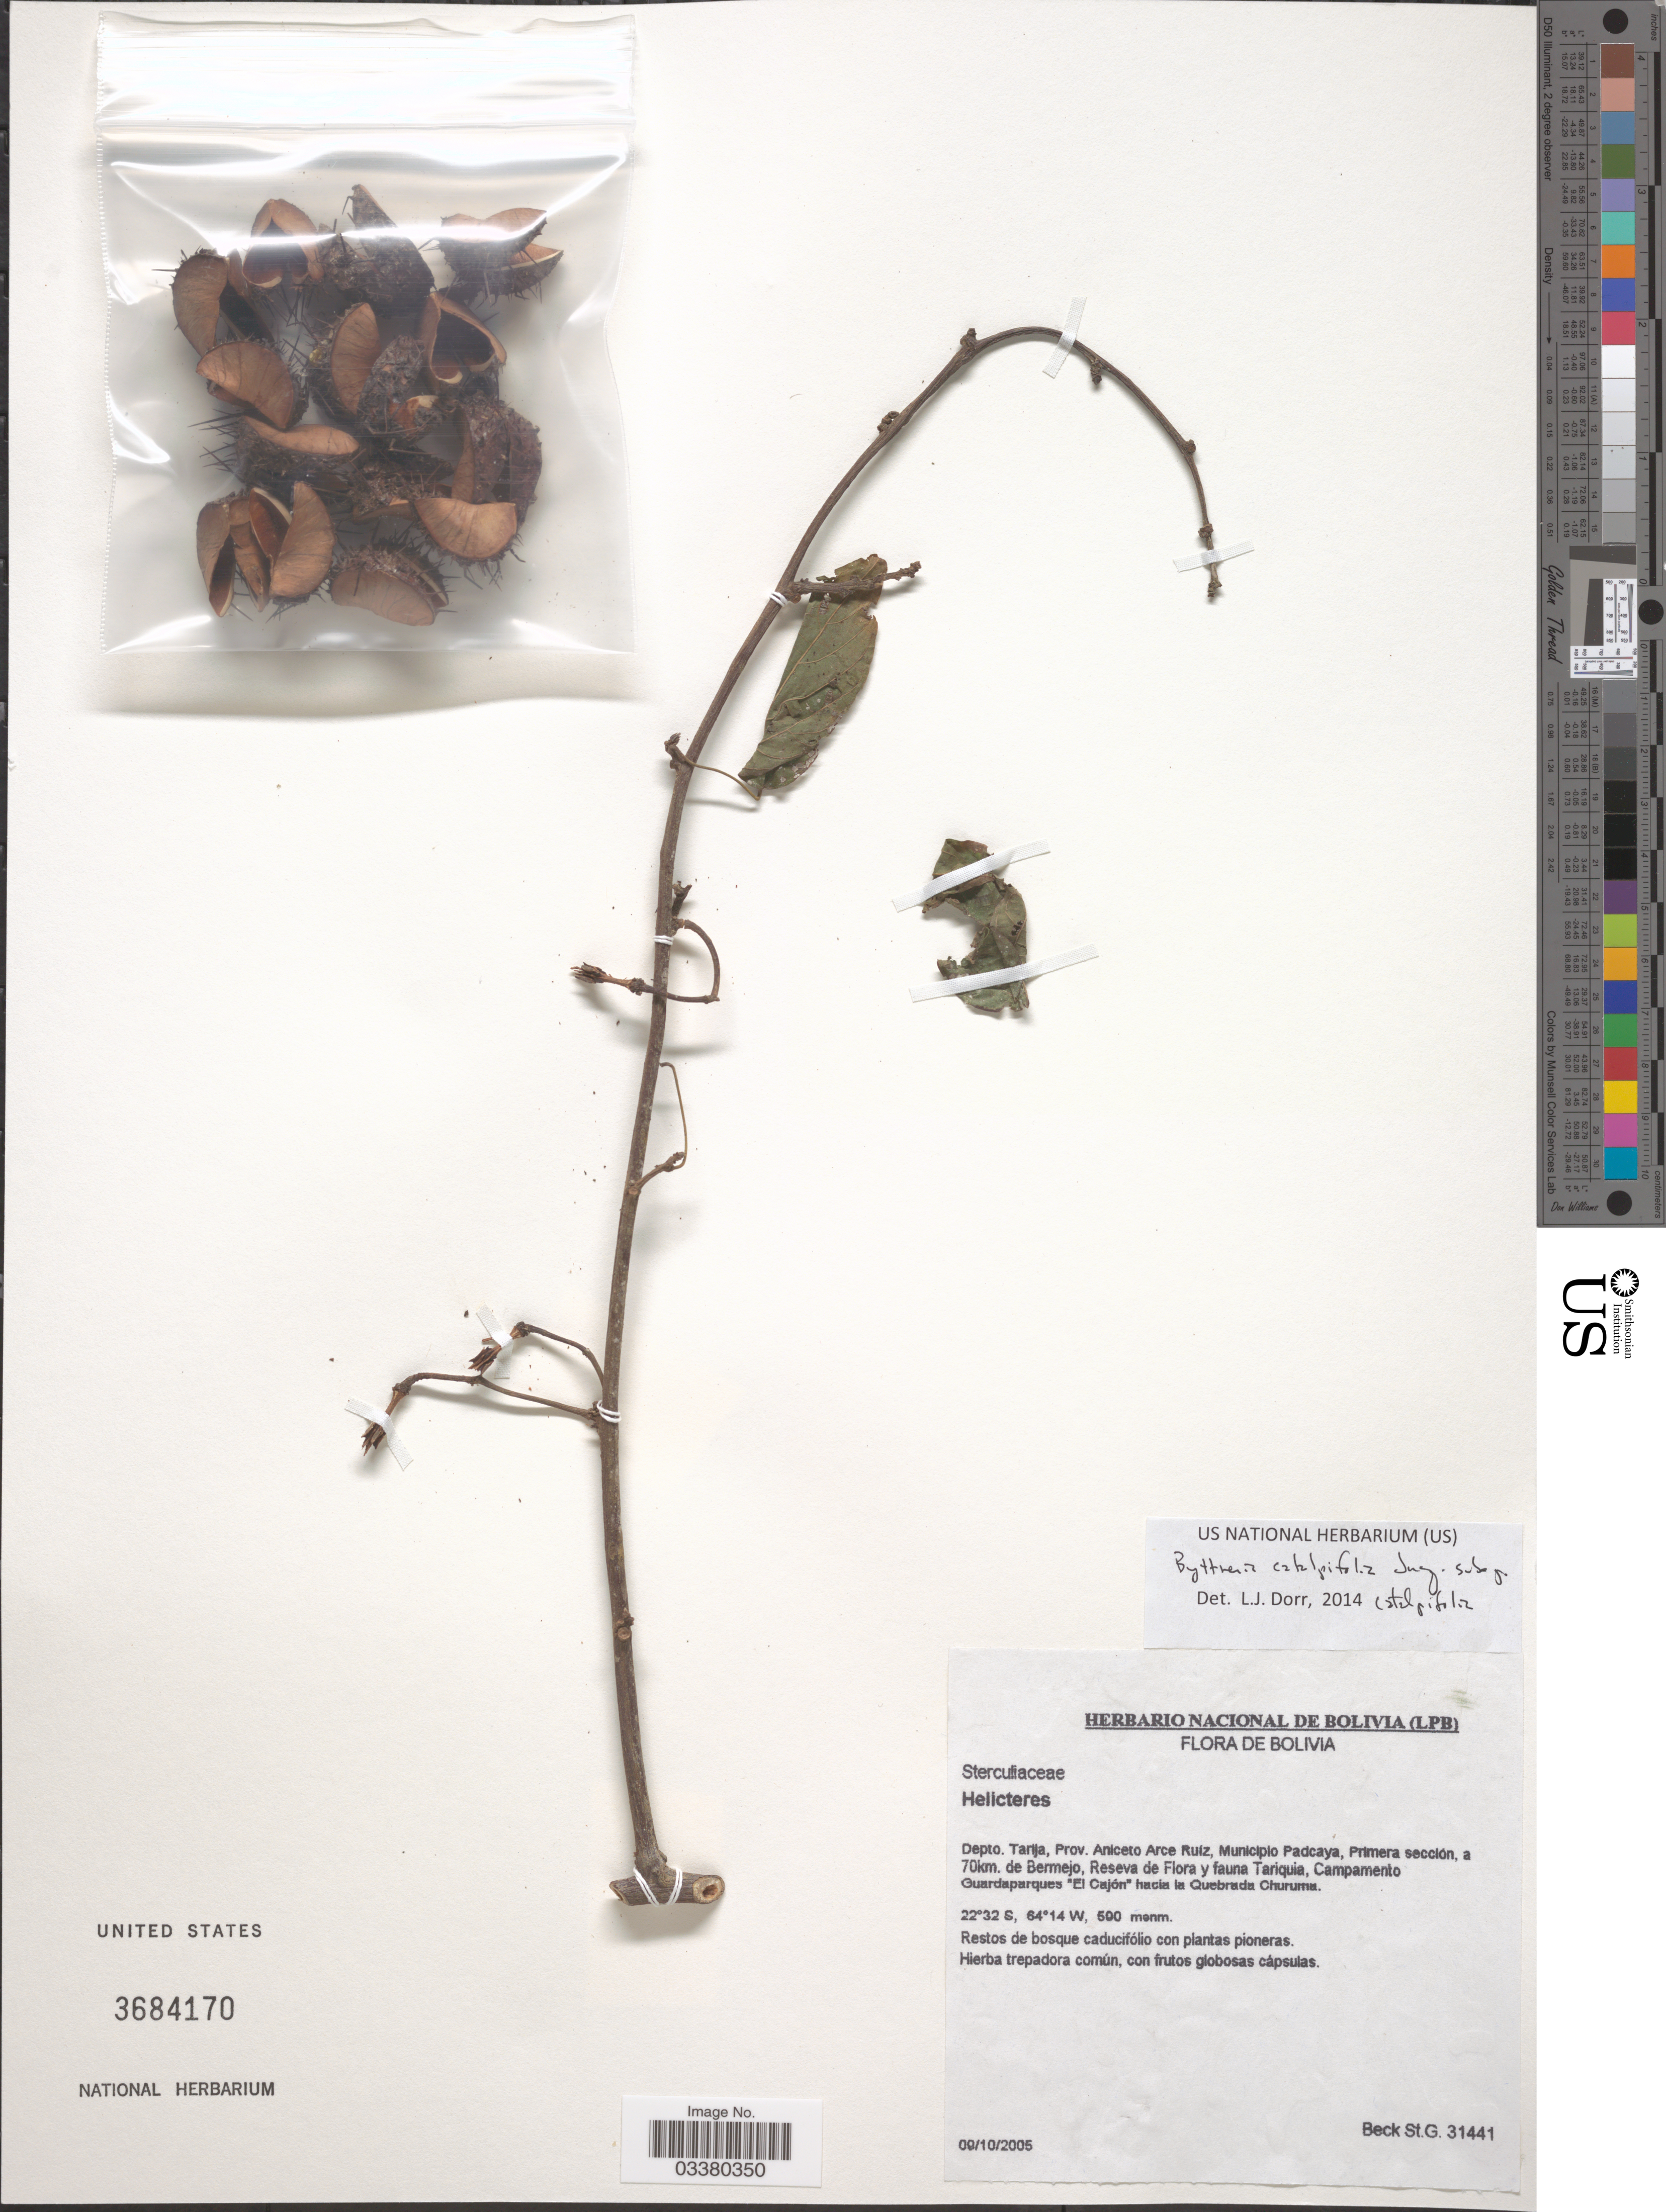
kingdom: Plantae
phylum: Tracheophyta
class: Magnoliopsida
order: Malvales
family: Malvaceae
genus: Byttneria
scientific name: Byttneria catalpifolia subsp. catalpifolia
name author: Jacq.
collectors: S. G. Beck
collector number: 31441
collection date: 2005-10-09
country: Bolivia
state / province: Tarija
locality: Depto. Tarija, Prov. Aniceto Arce Ruíz, Municipio Padcaya, Primera sección, a 70km. de Bermejo, Reseva de Flora y fauna Tariquia, Campamento Guardaparque "El Cajón" hacia la Quebrada Churuma.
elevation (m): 500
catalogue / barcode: US 3684170